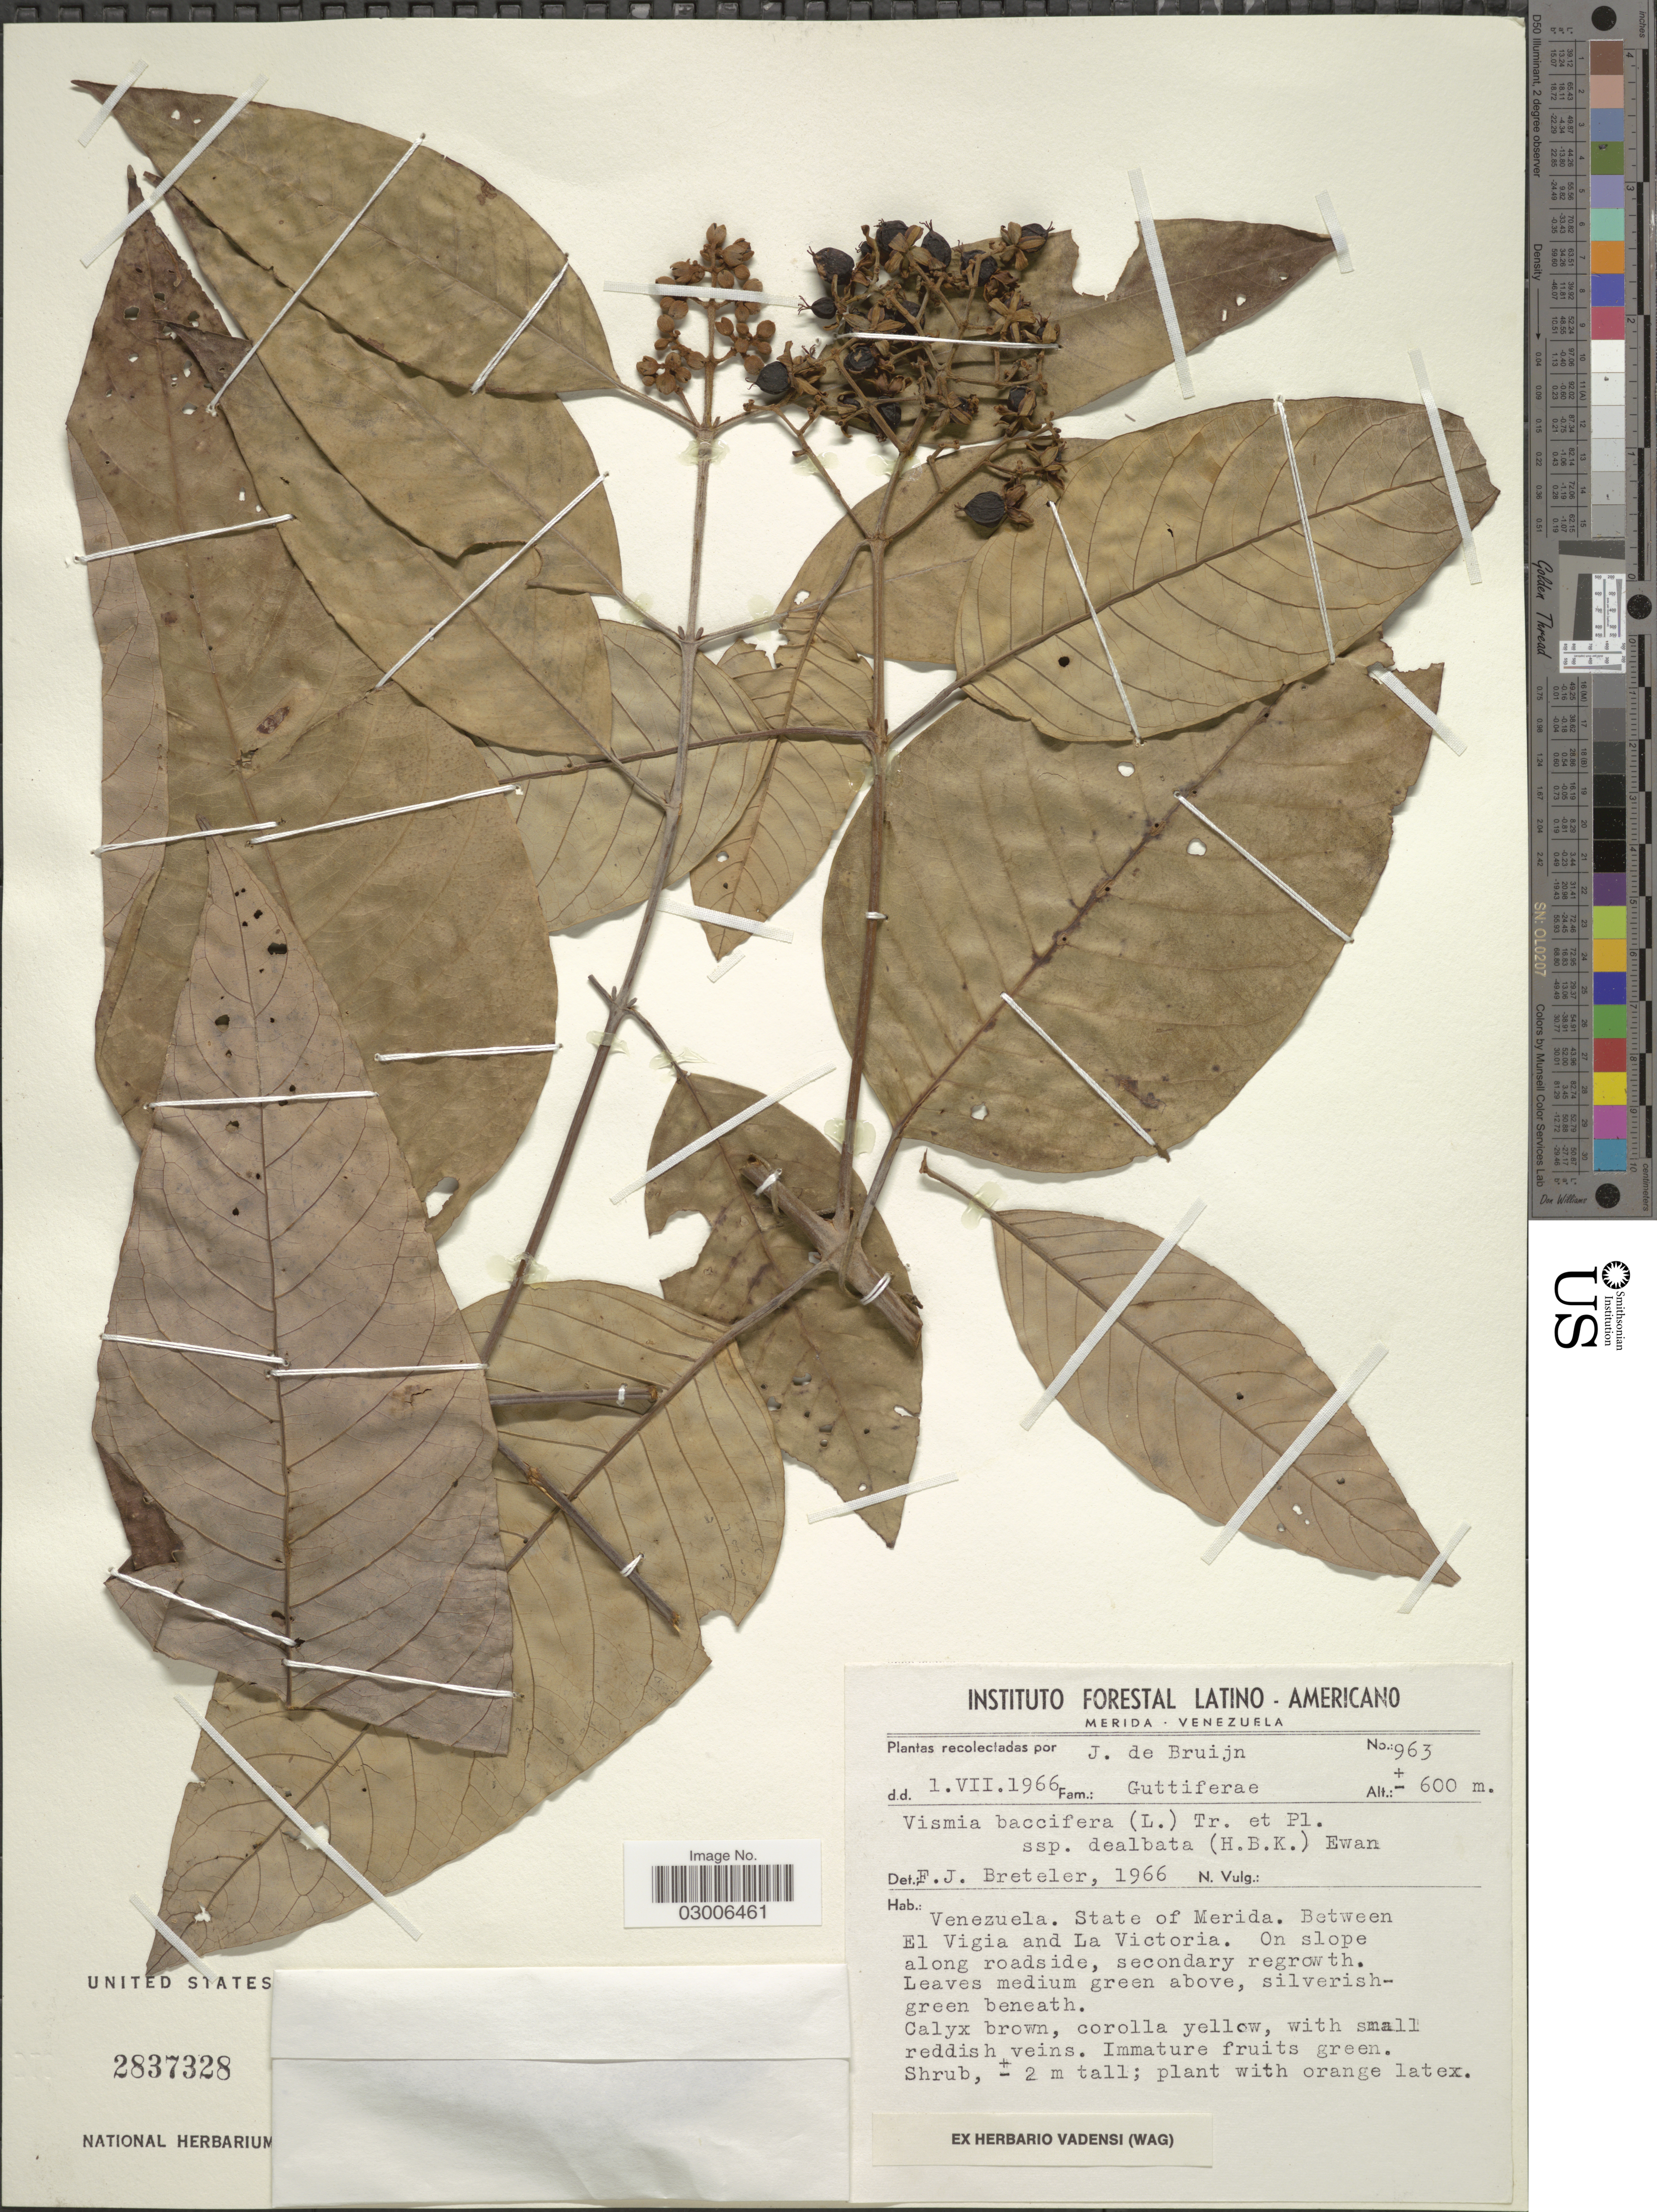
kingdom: Plantae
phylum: Tracheophyta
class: Magnoliopsida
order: Malpighiales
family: Hypericaceae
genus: Vismia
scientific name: Vismia baccifera subsp. dealbata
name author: (Kunth) Ewan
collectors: J. Bruijn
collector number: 963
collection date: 1966-07-01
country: Venezuela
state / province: Mérida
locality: Between El Vigia and La Victoria.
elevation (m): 600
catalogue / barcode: US 2837328